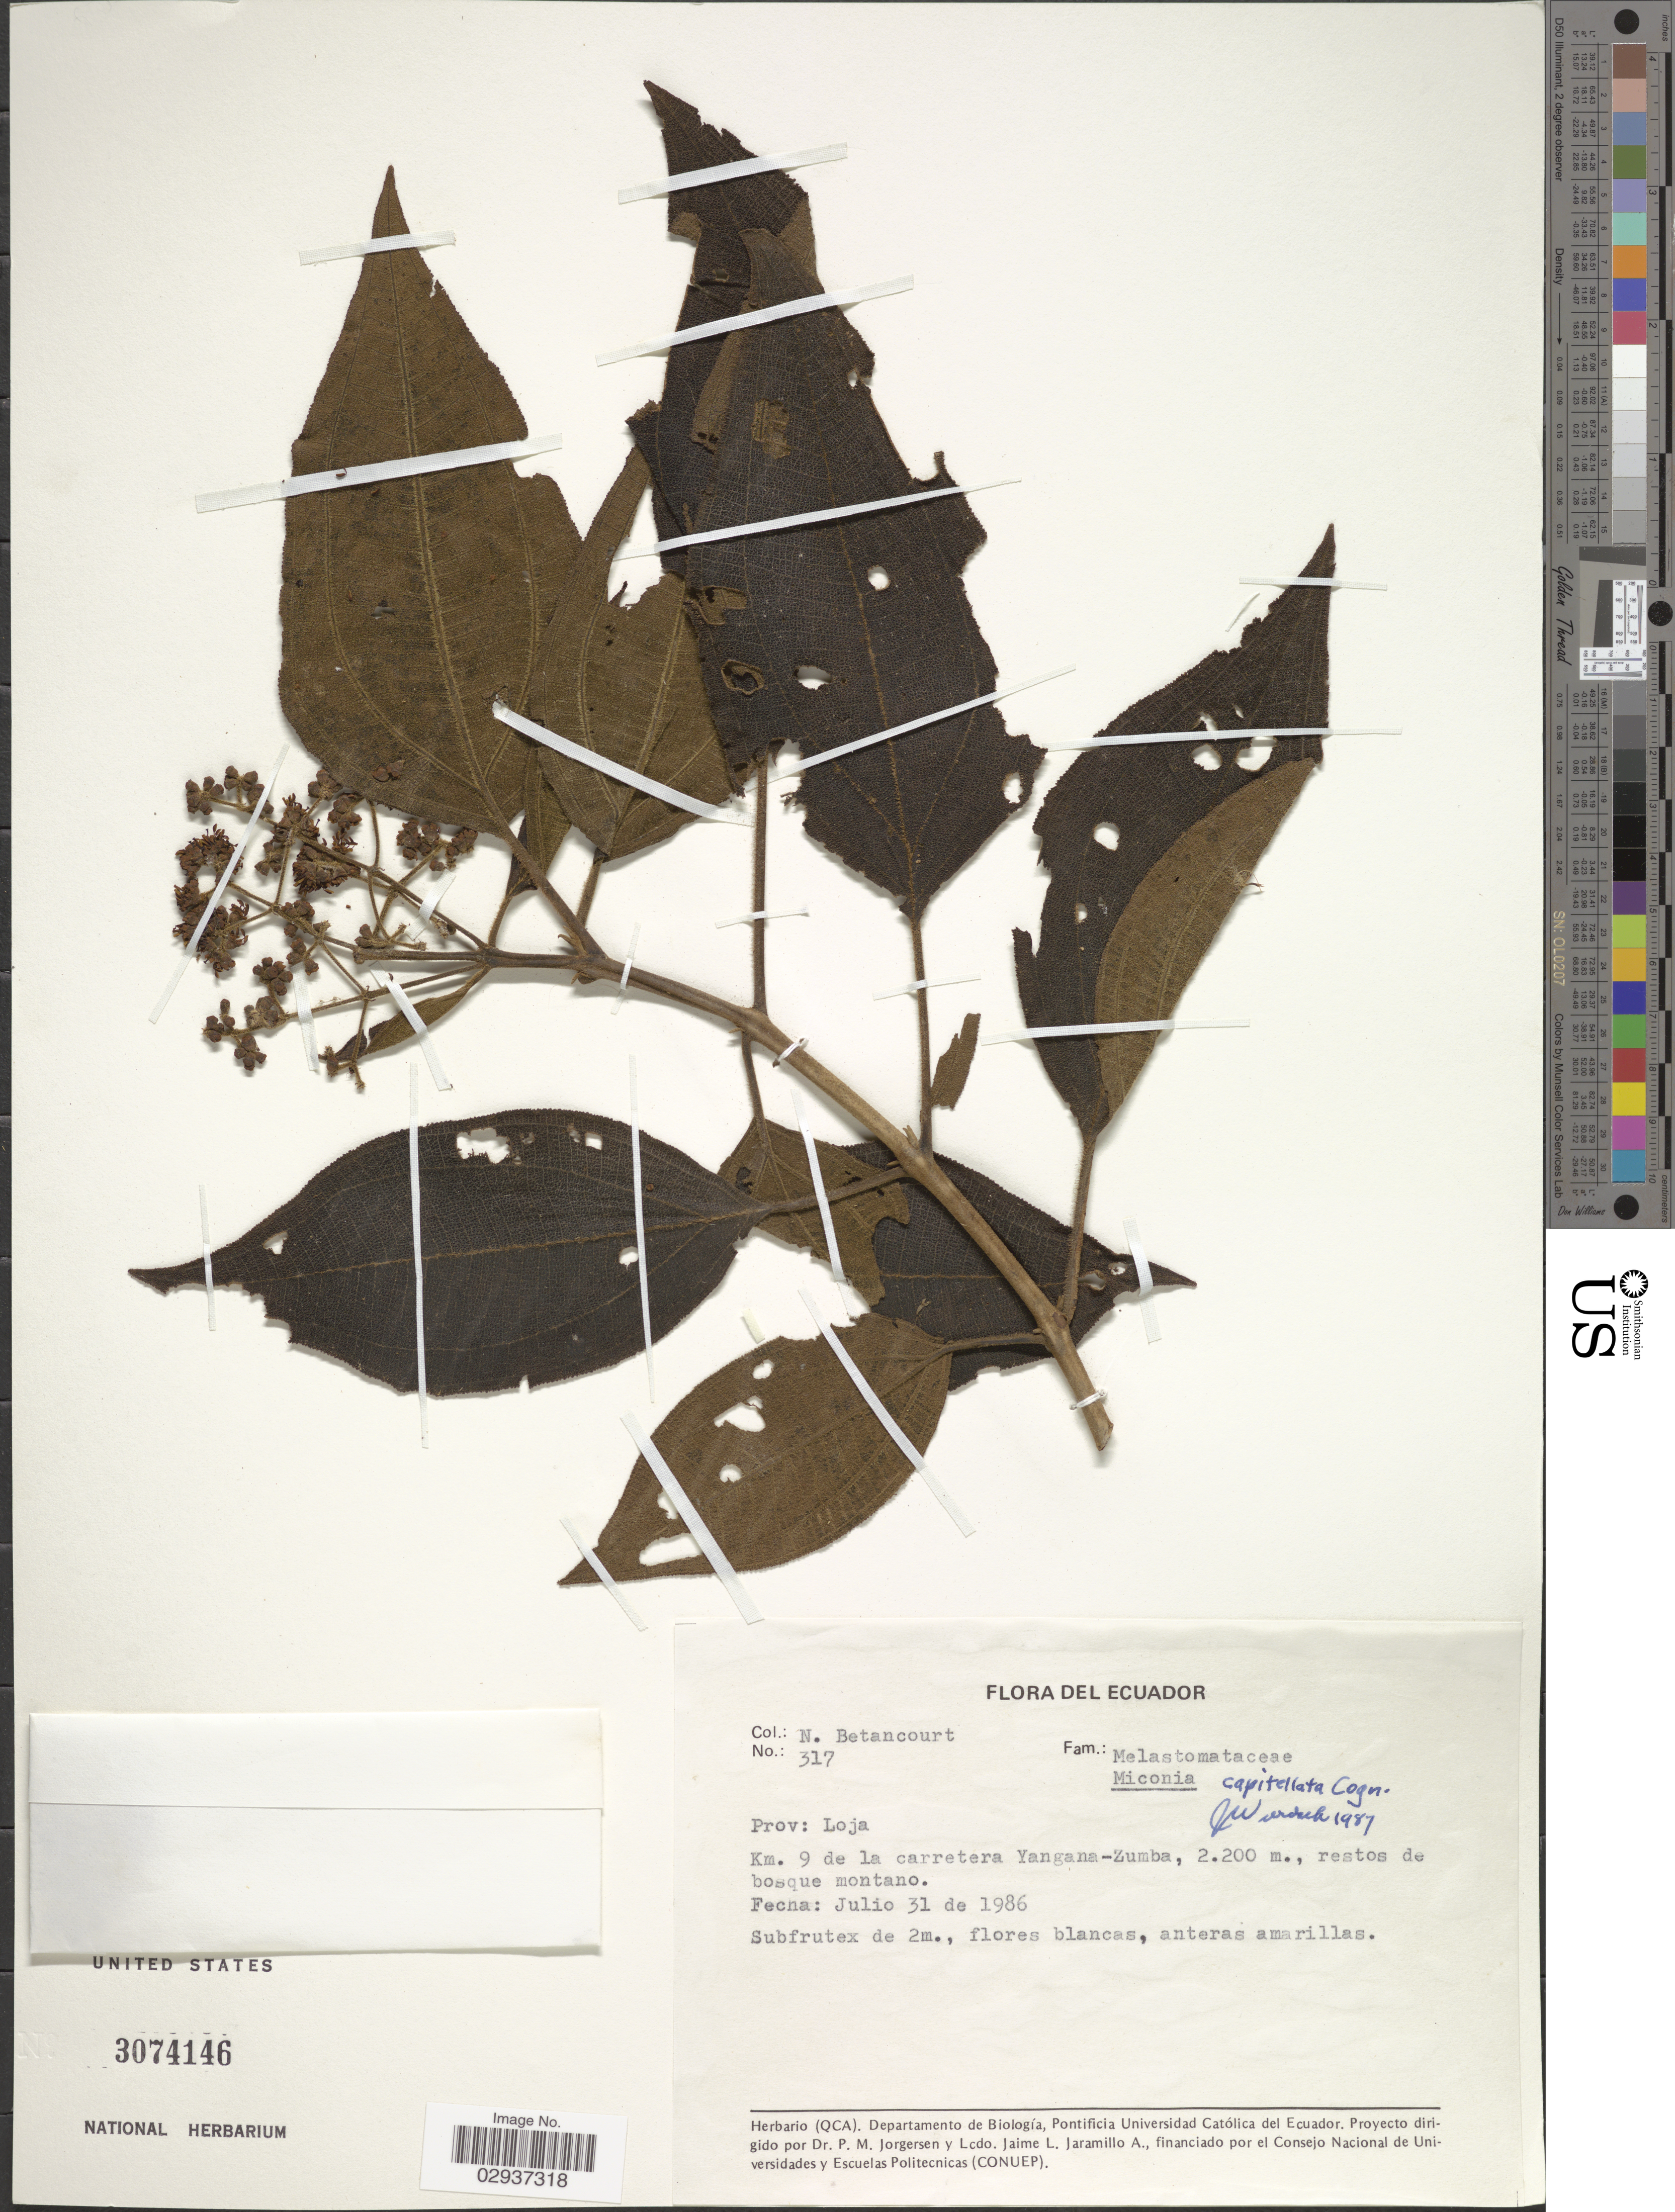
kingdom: Plantae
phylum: Tracheophyta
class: Magnoliopsida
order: Myrtales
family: Melastomataceae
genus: Miconia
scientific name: Miconia capitellata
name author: Cogn.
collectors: N. Betancourt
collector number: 317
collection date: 1986-07-31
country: Ecuador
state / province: Loja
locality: Prov: Loja. Km 9 de la carretera Yangana-Zumba.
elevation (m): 2200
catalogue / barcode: US 3074146